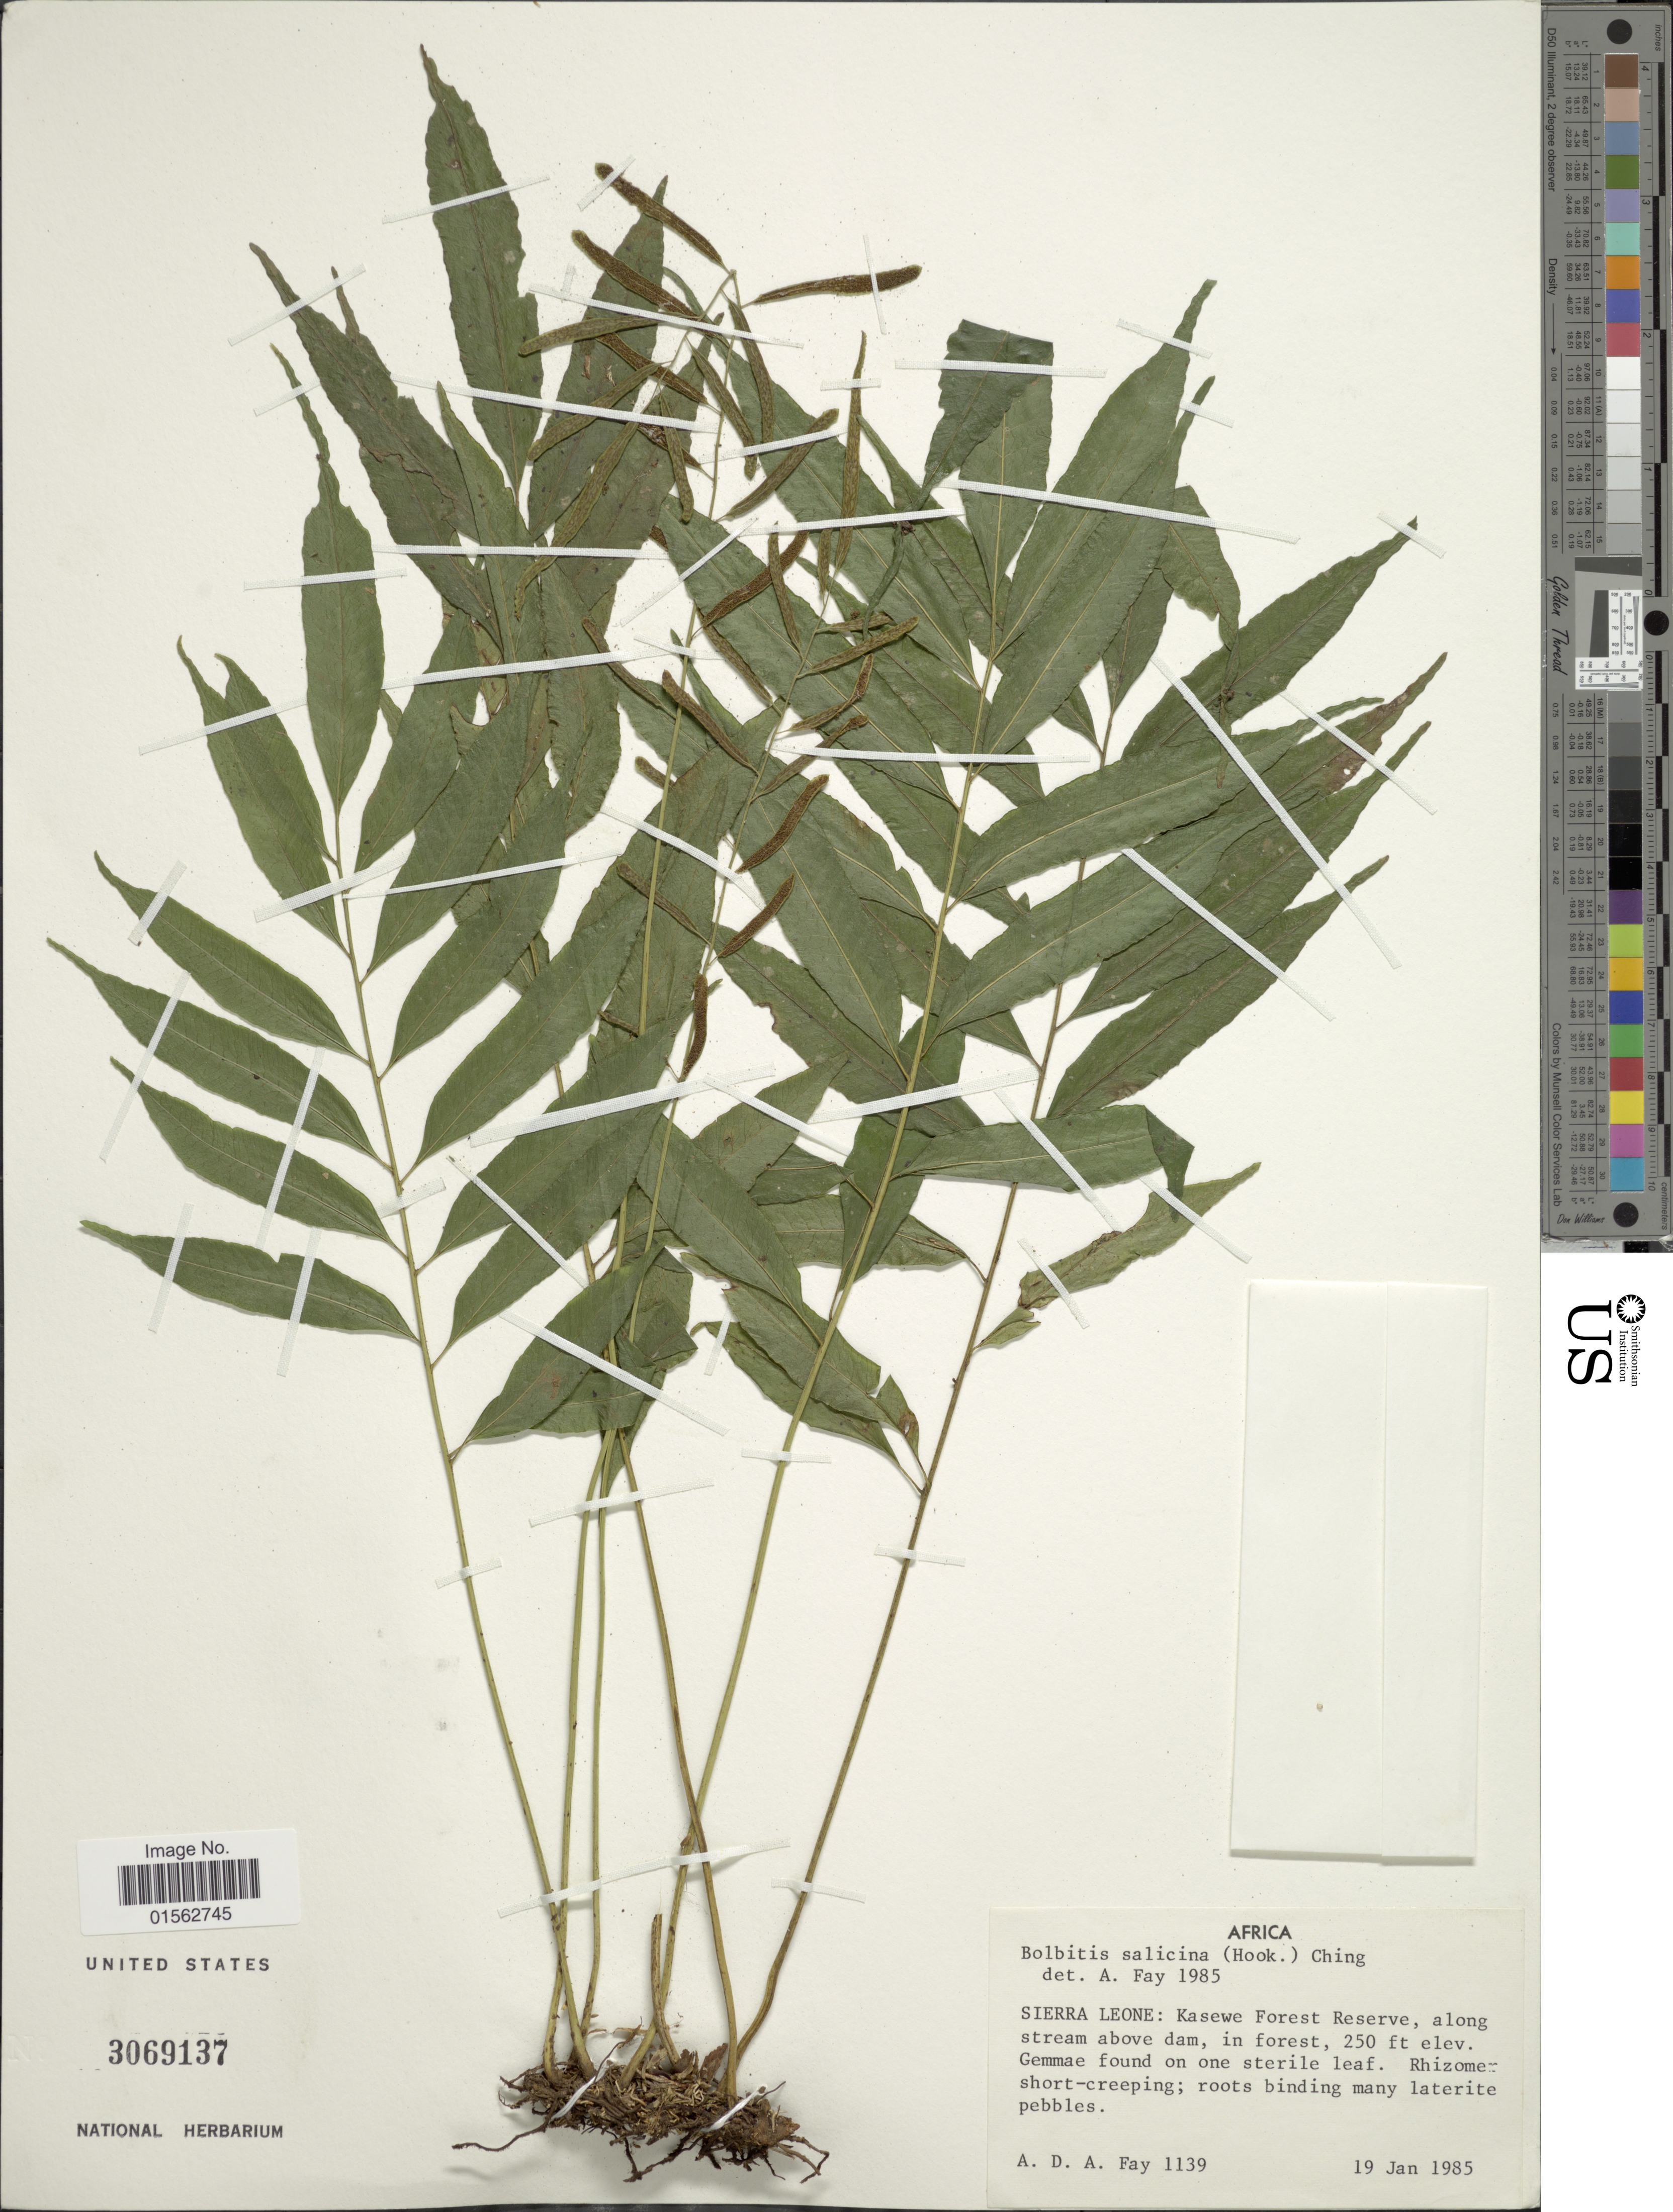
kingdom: Plantae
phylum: Tracheophyta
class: Polypodiopsida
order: Polypodiales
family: Dryopteridaceae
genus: Bolbitis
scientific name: Bolbitis salicina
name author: (Hook.) Ching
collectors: A. Fay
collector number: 1139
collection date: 1985-01-19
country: Sierra Leone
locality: Kasewe Forest Reserve, along stream above dam, in forest, Gemmae found on one sterile leaf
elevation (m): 76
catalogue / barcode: US 3069137